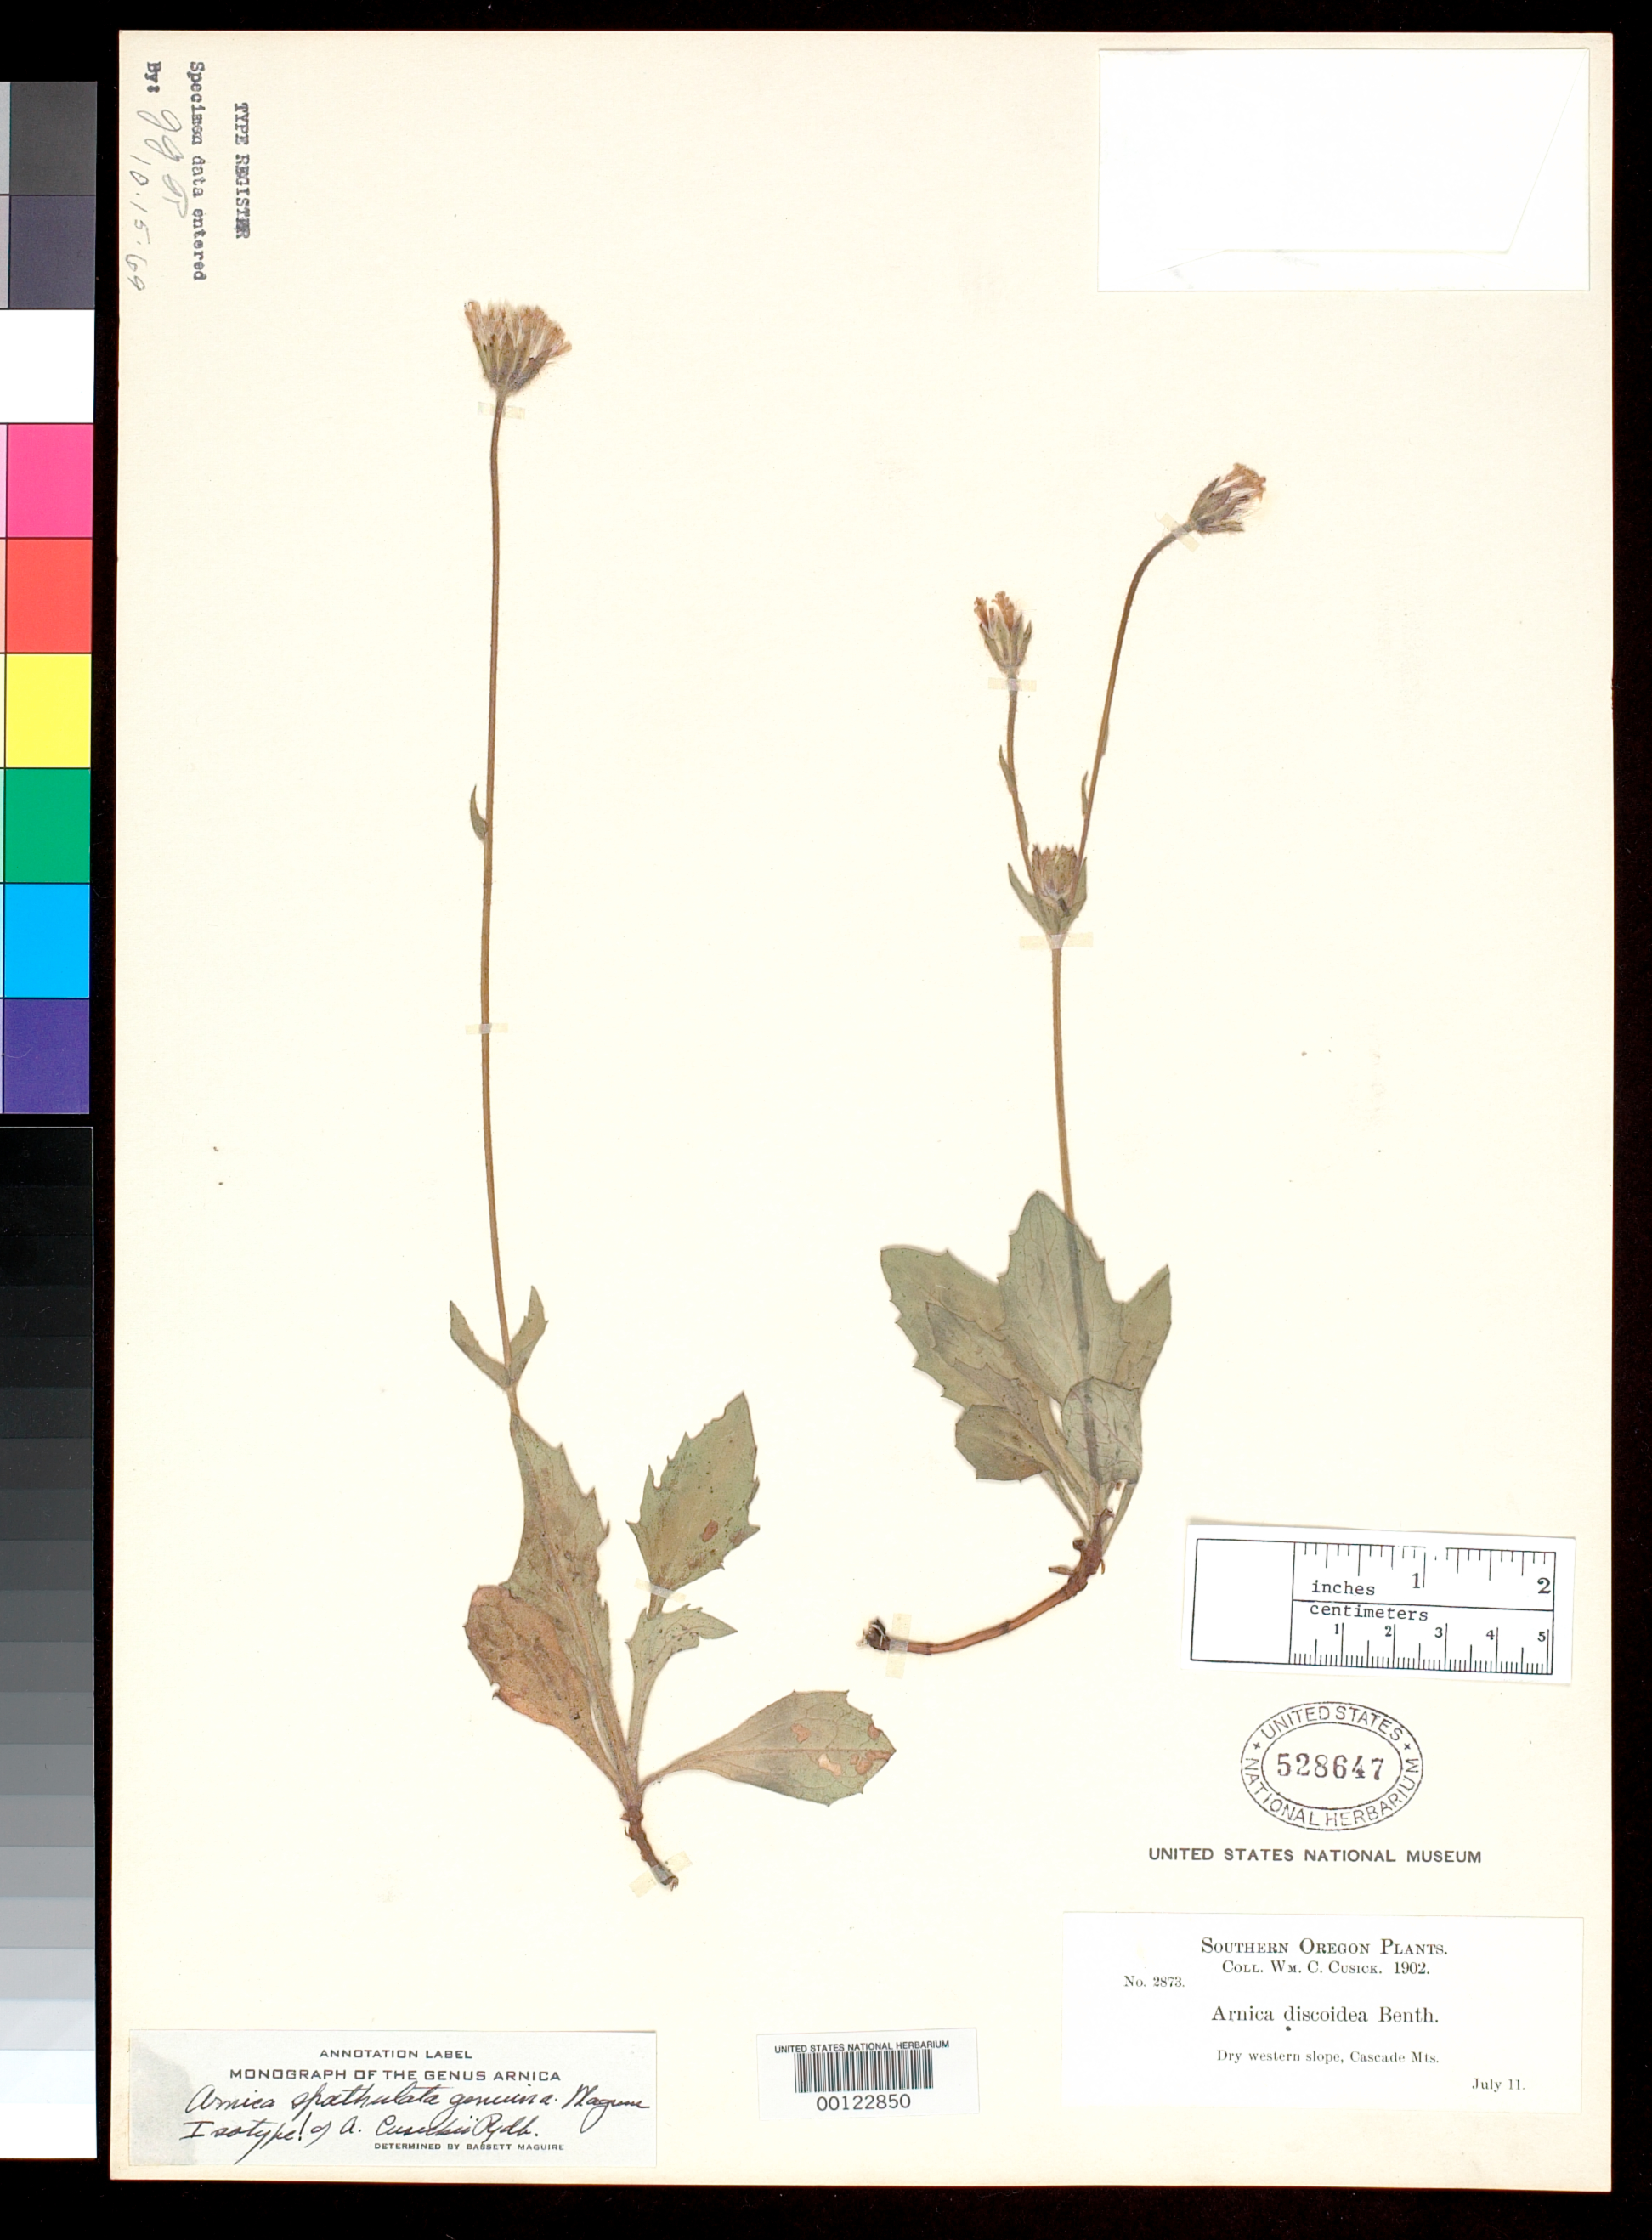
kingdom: Plantae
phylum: Tracheophyta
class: Magnoliopsida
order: Asterales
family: Asteraceae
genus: Arnica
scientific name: Arnica cusickii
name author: Rydb.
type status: Isotype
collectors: W. C. Cusick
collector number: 2873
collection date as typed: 11 Jul 1902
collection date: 1902-07-11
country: United States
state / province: Oregon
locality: Cascade Mountains.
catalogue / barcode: US 528647